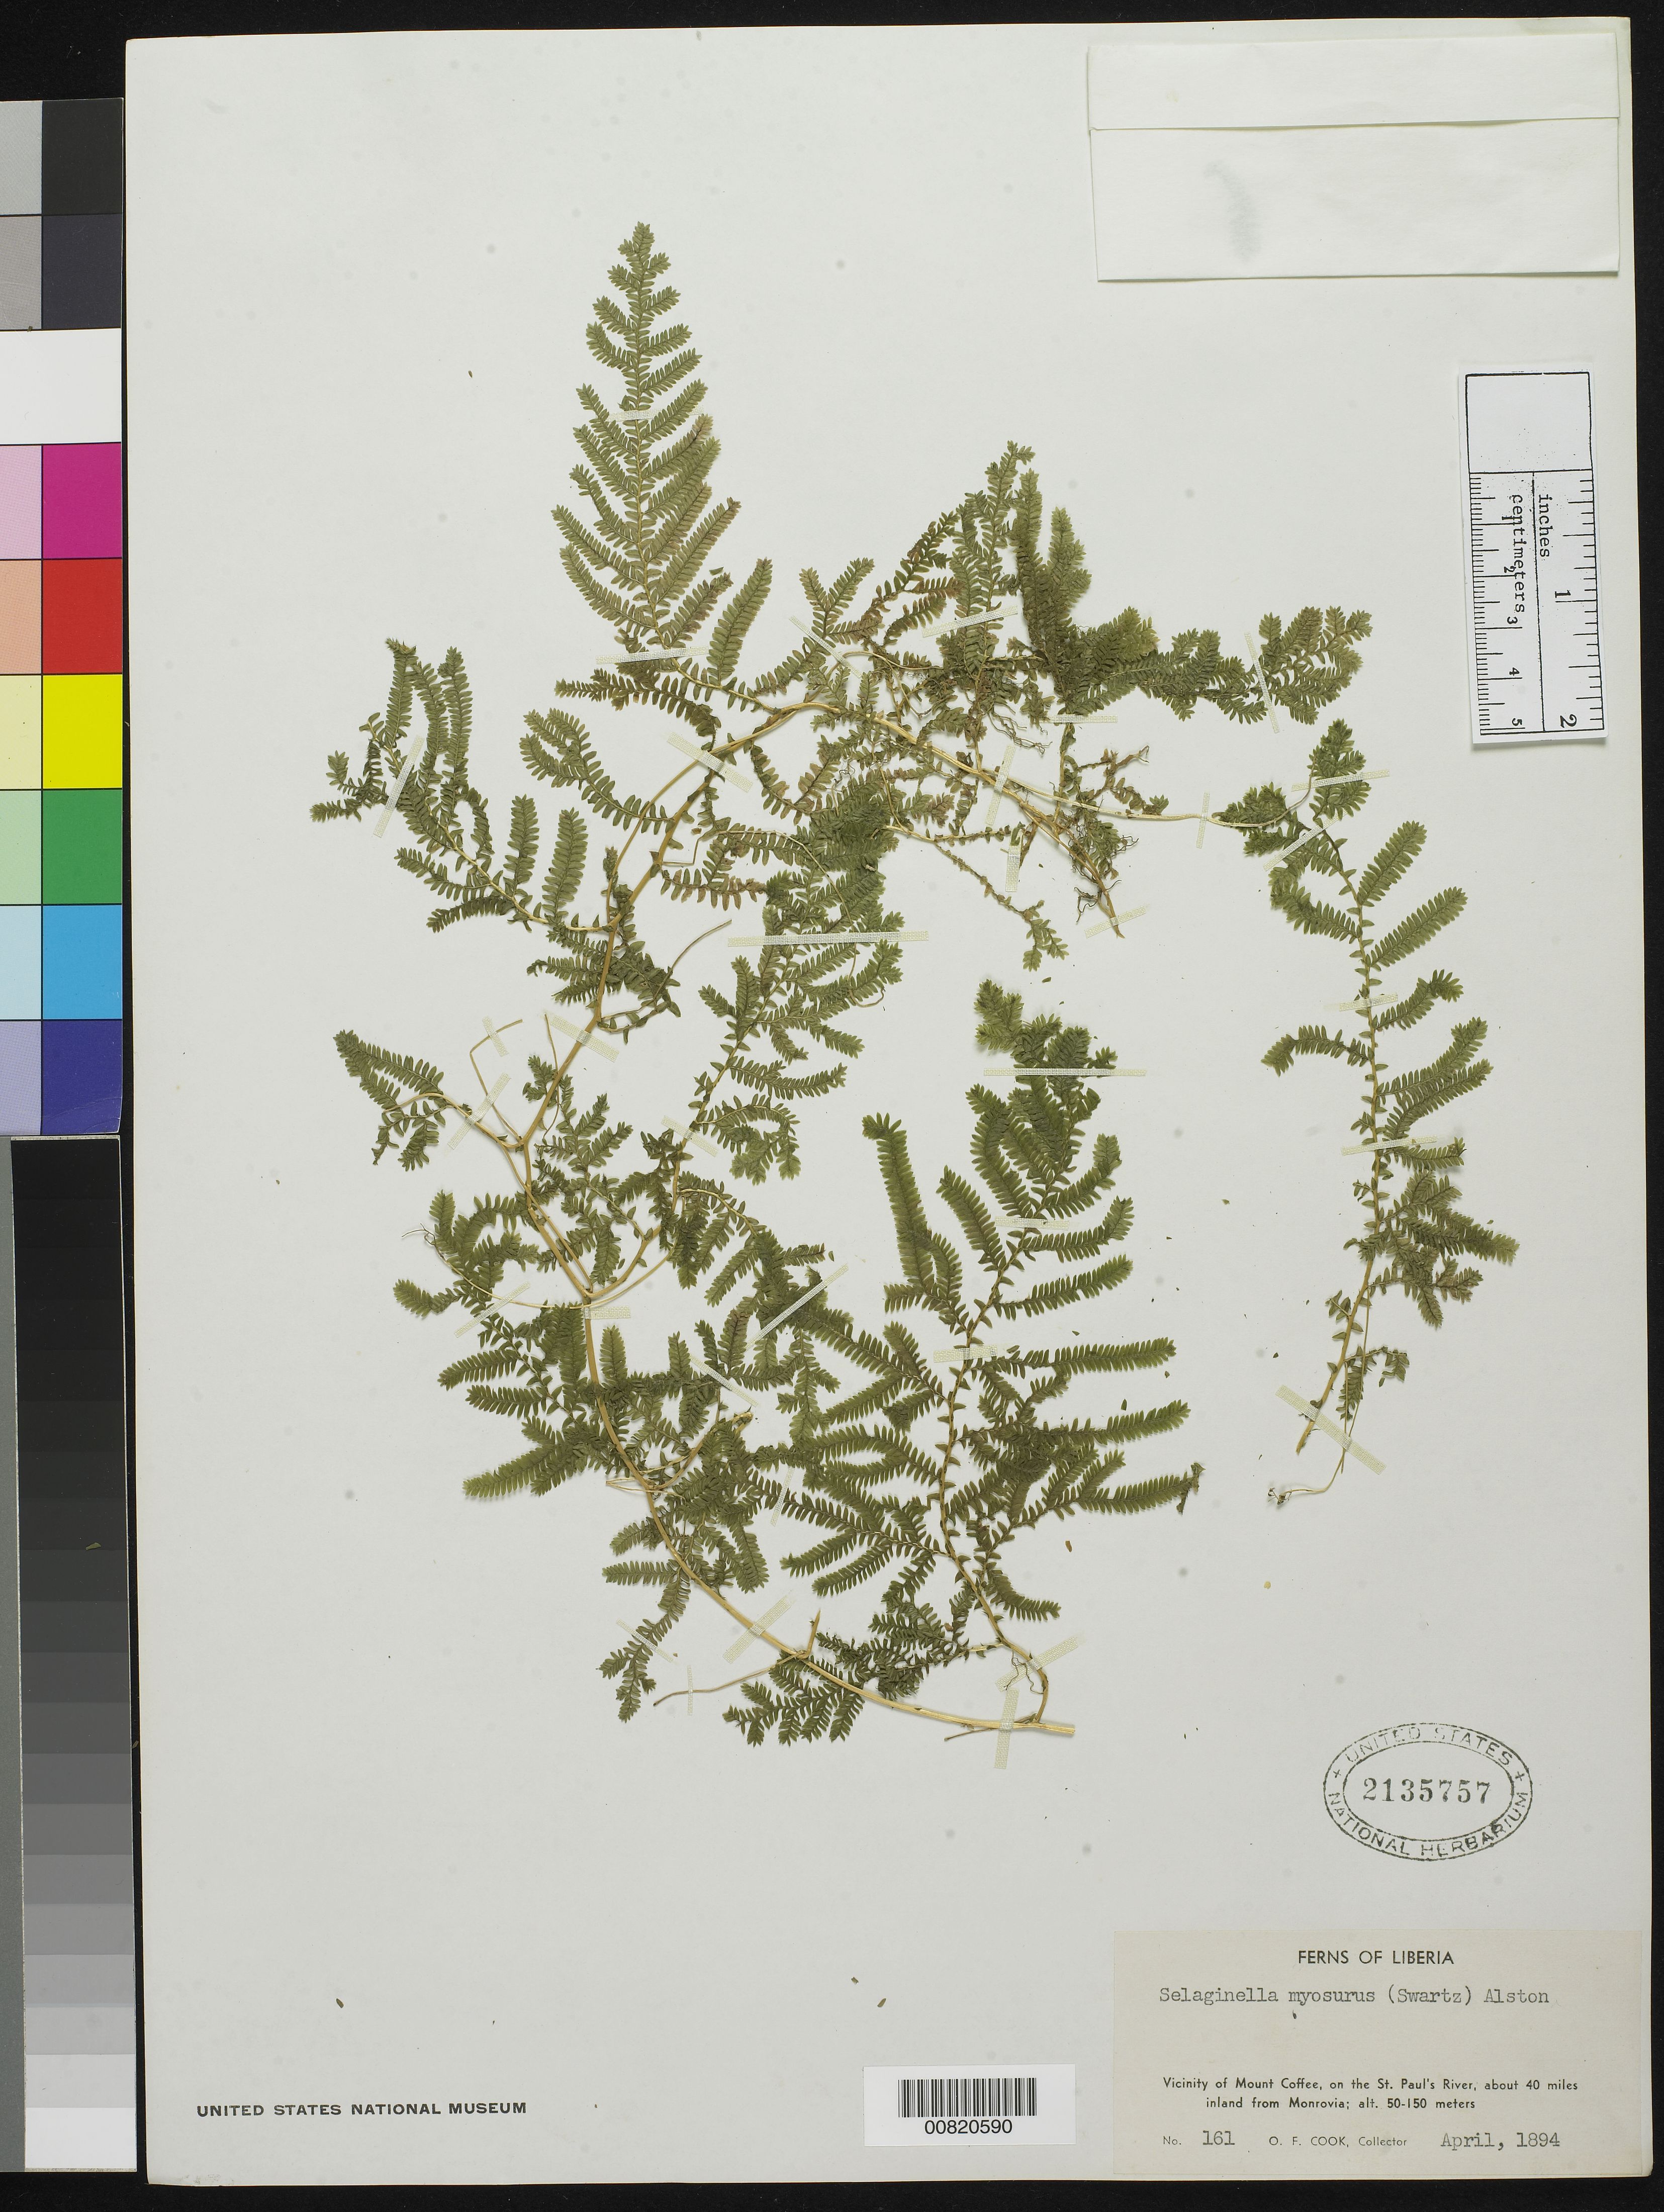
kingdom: Plantae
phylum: Tracheophyta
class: Lycopodiopsida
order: Selaginellales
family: Selaginellaceae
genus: Selaginella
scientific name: Selaginella myosurus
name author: (Sw.) Alston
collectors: O. F. Cook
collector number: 161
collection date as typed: Apr 1894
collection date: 1894-04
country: Liberia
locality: Vicinity of Mt. Coffee, on the St. Paul's River, about 40 miles inland from Monrovia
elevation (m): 50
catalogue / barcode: US 2135757